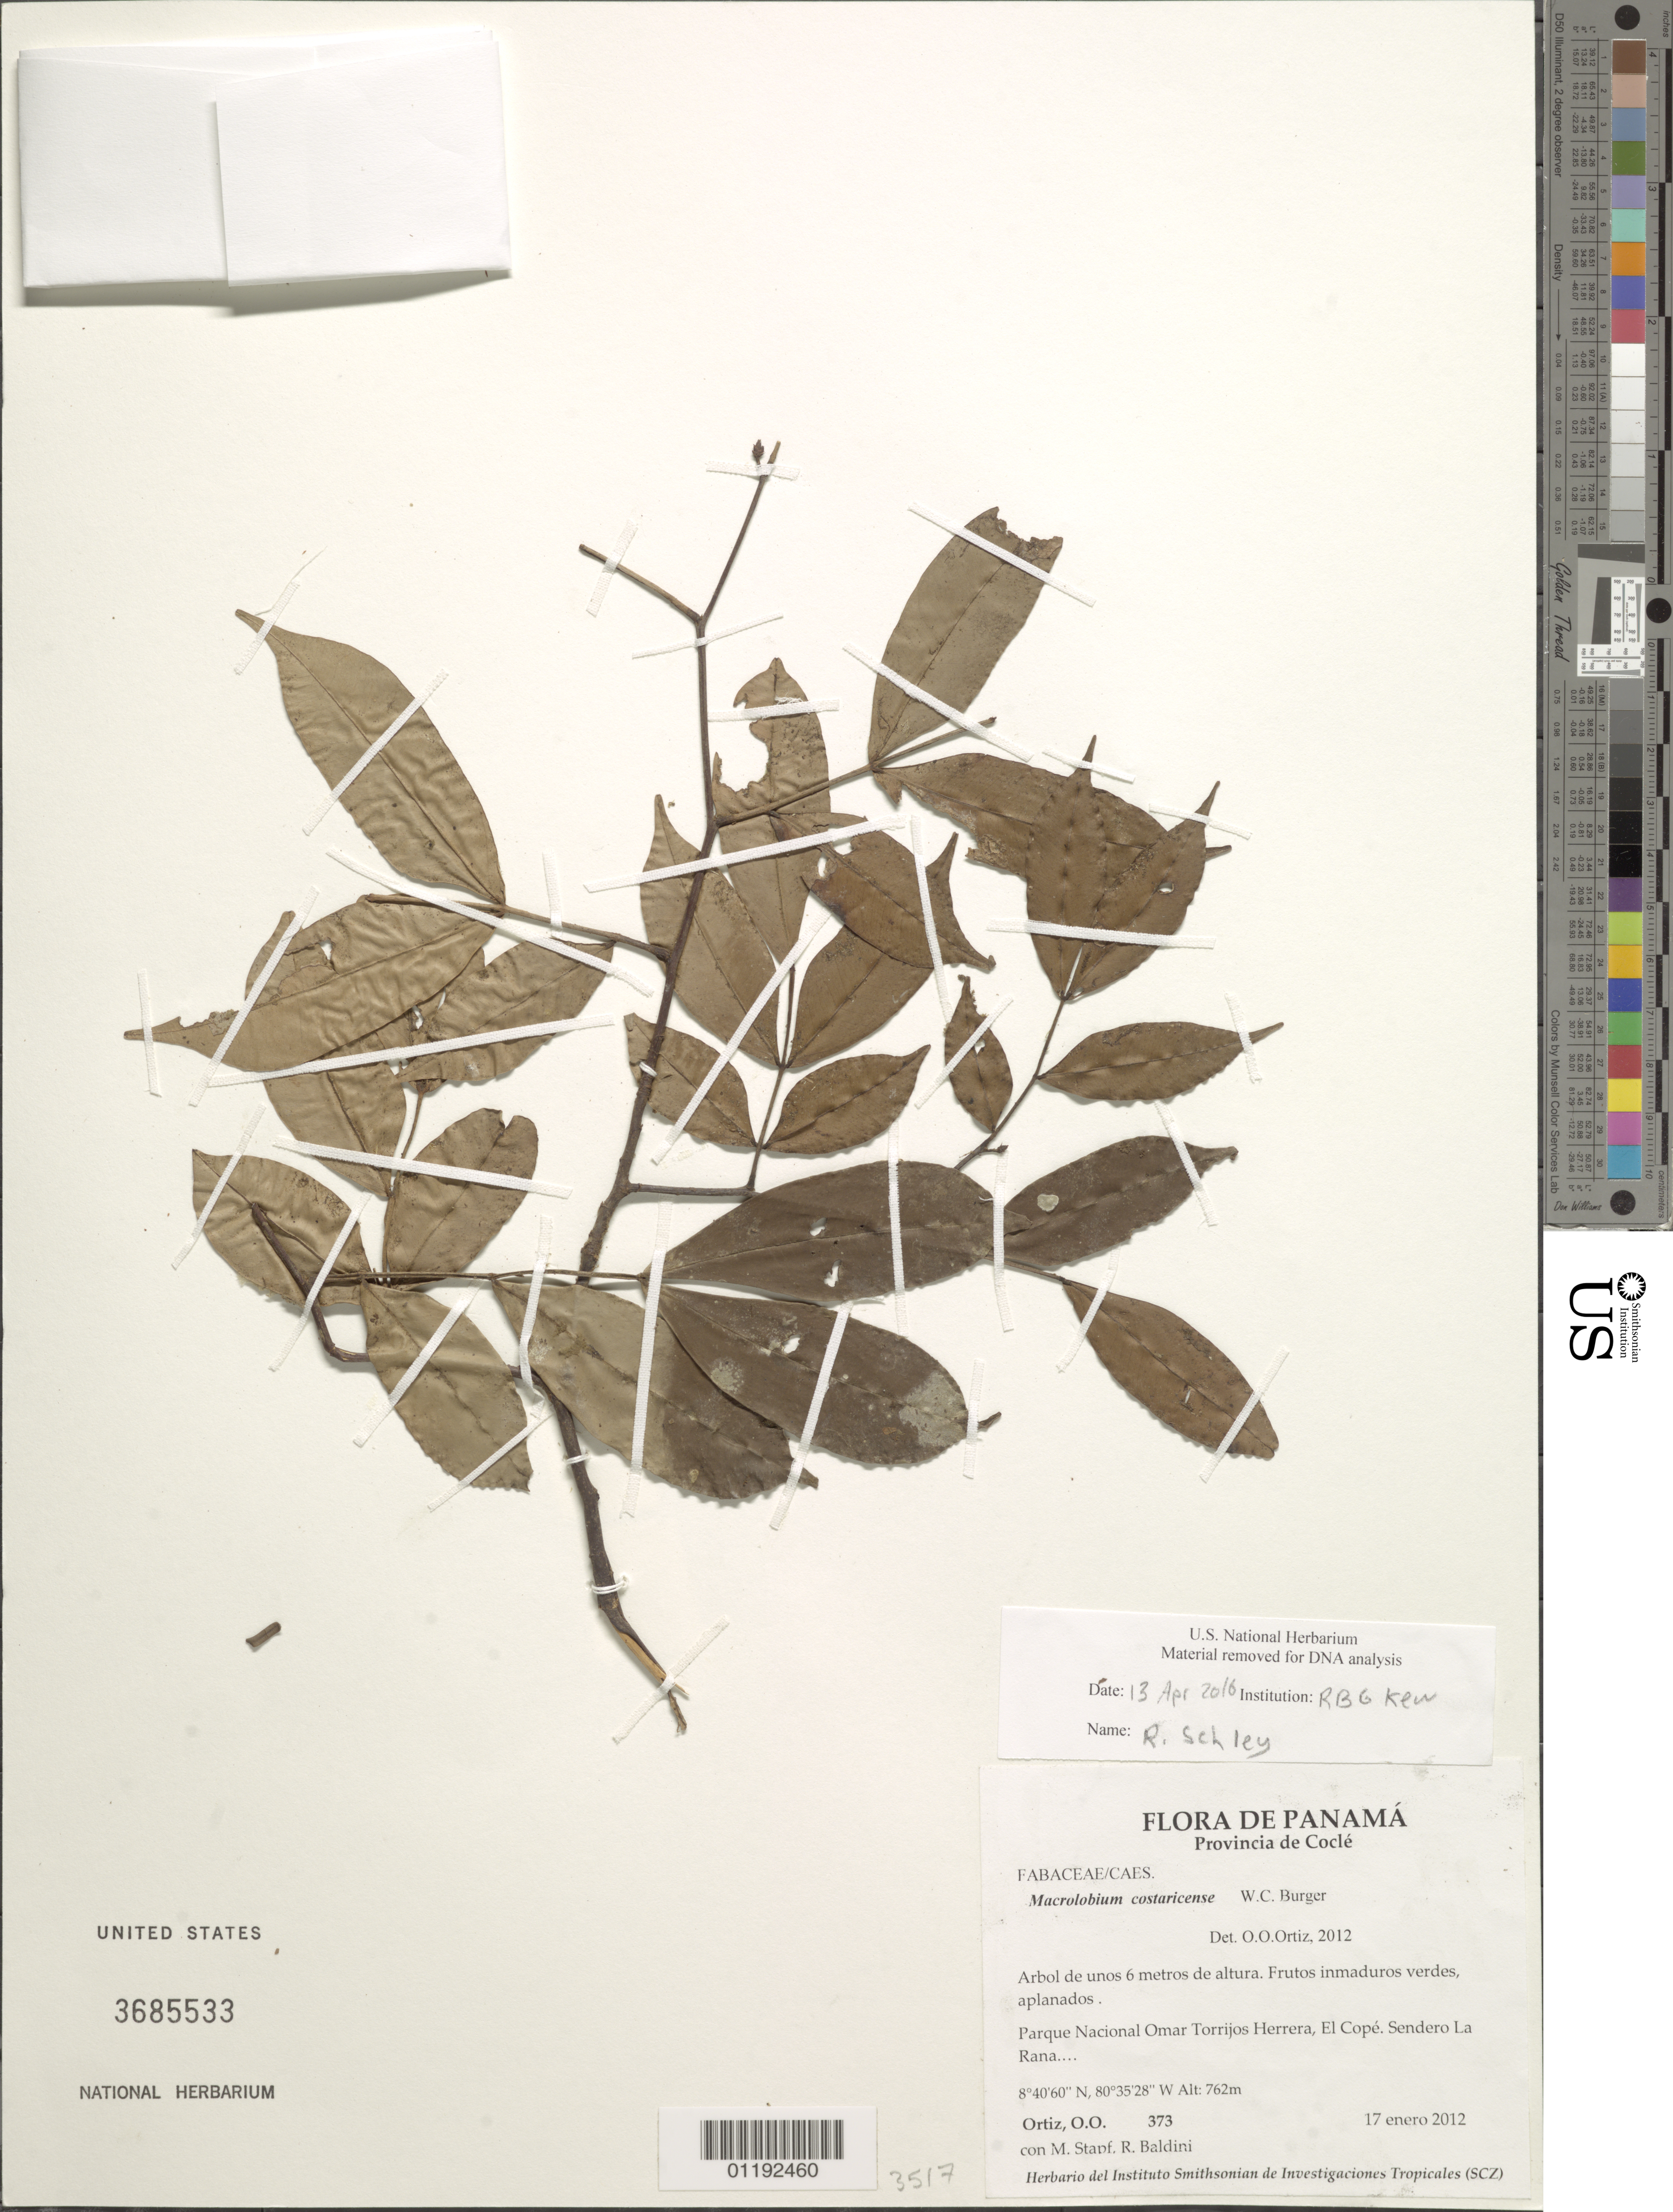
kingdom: Plantae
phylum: Tracheophyta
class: Magnoliopsida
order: Fabales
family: Fabaceae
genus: Macrolobium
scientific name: Macrolobium costaricense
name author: W.C. Burger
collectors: O. O. Ortiz, M. Stapf & R. Baldini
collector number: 373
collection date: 2012-01-17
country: Panama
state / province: Coclé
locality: El Cope. Parque Nacional Omar Torrijos Herrera. Sendero La Rana.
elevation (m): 762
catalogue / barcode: US 3685533